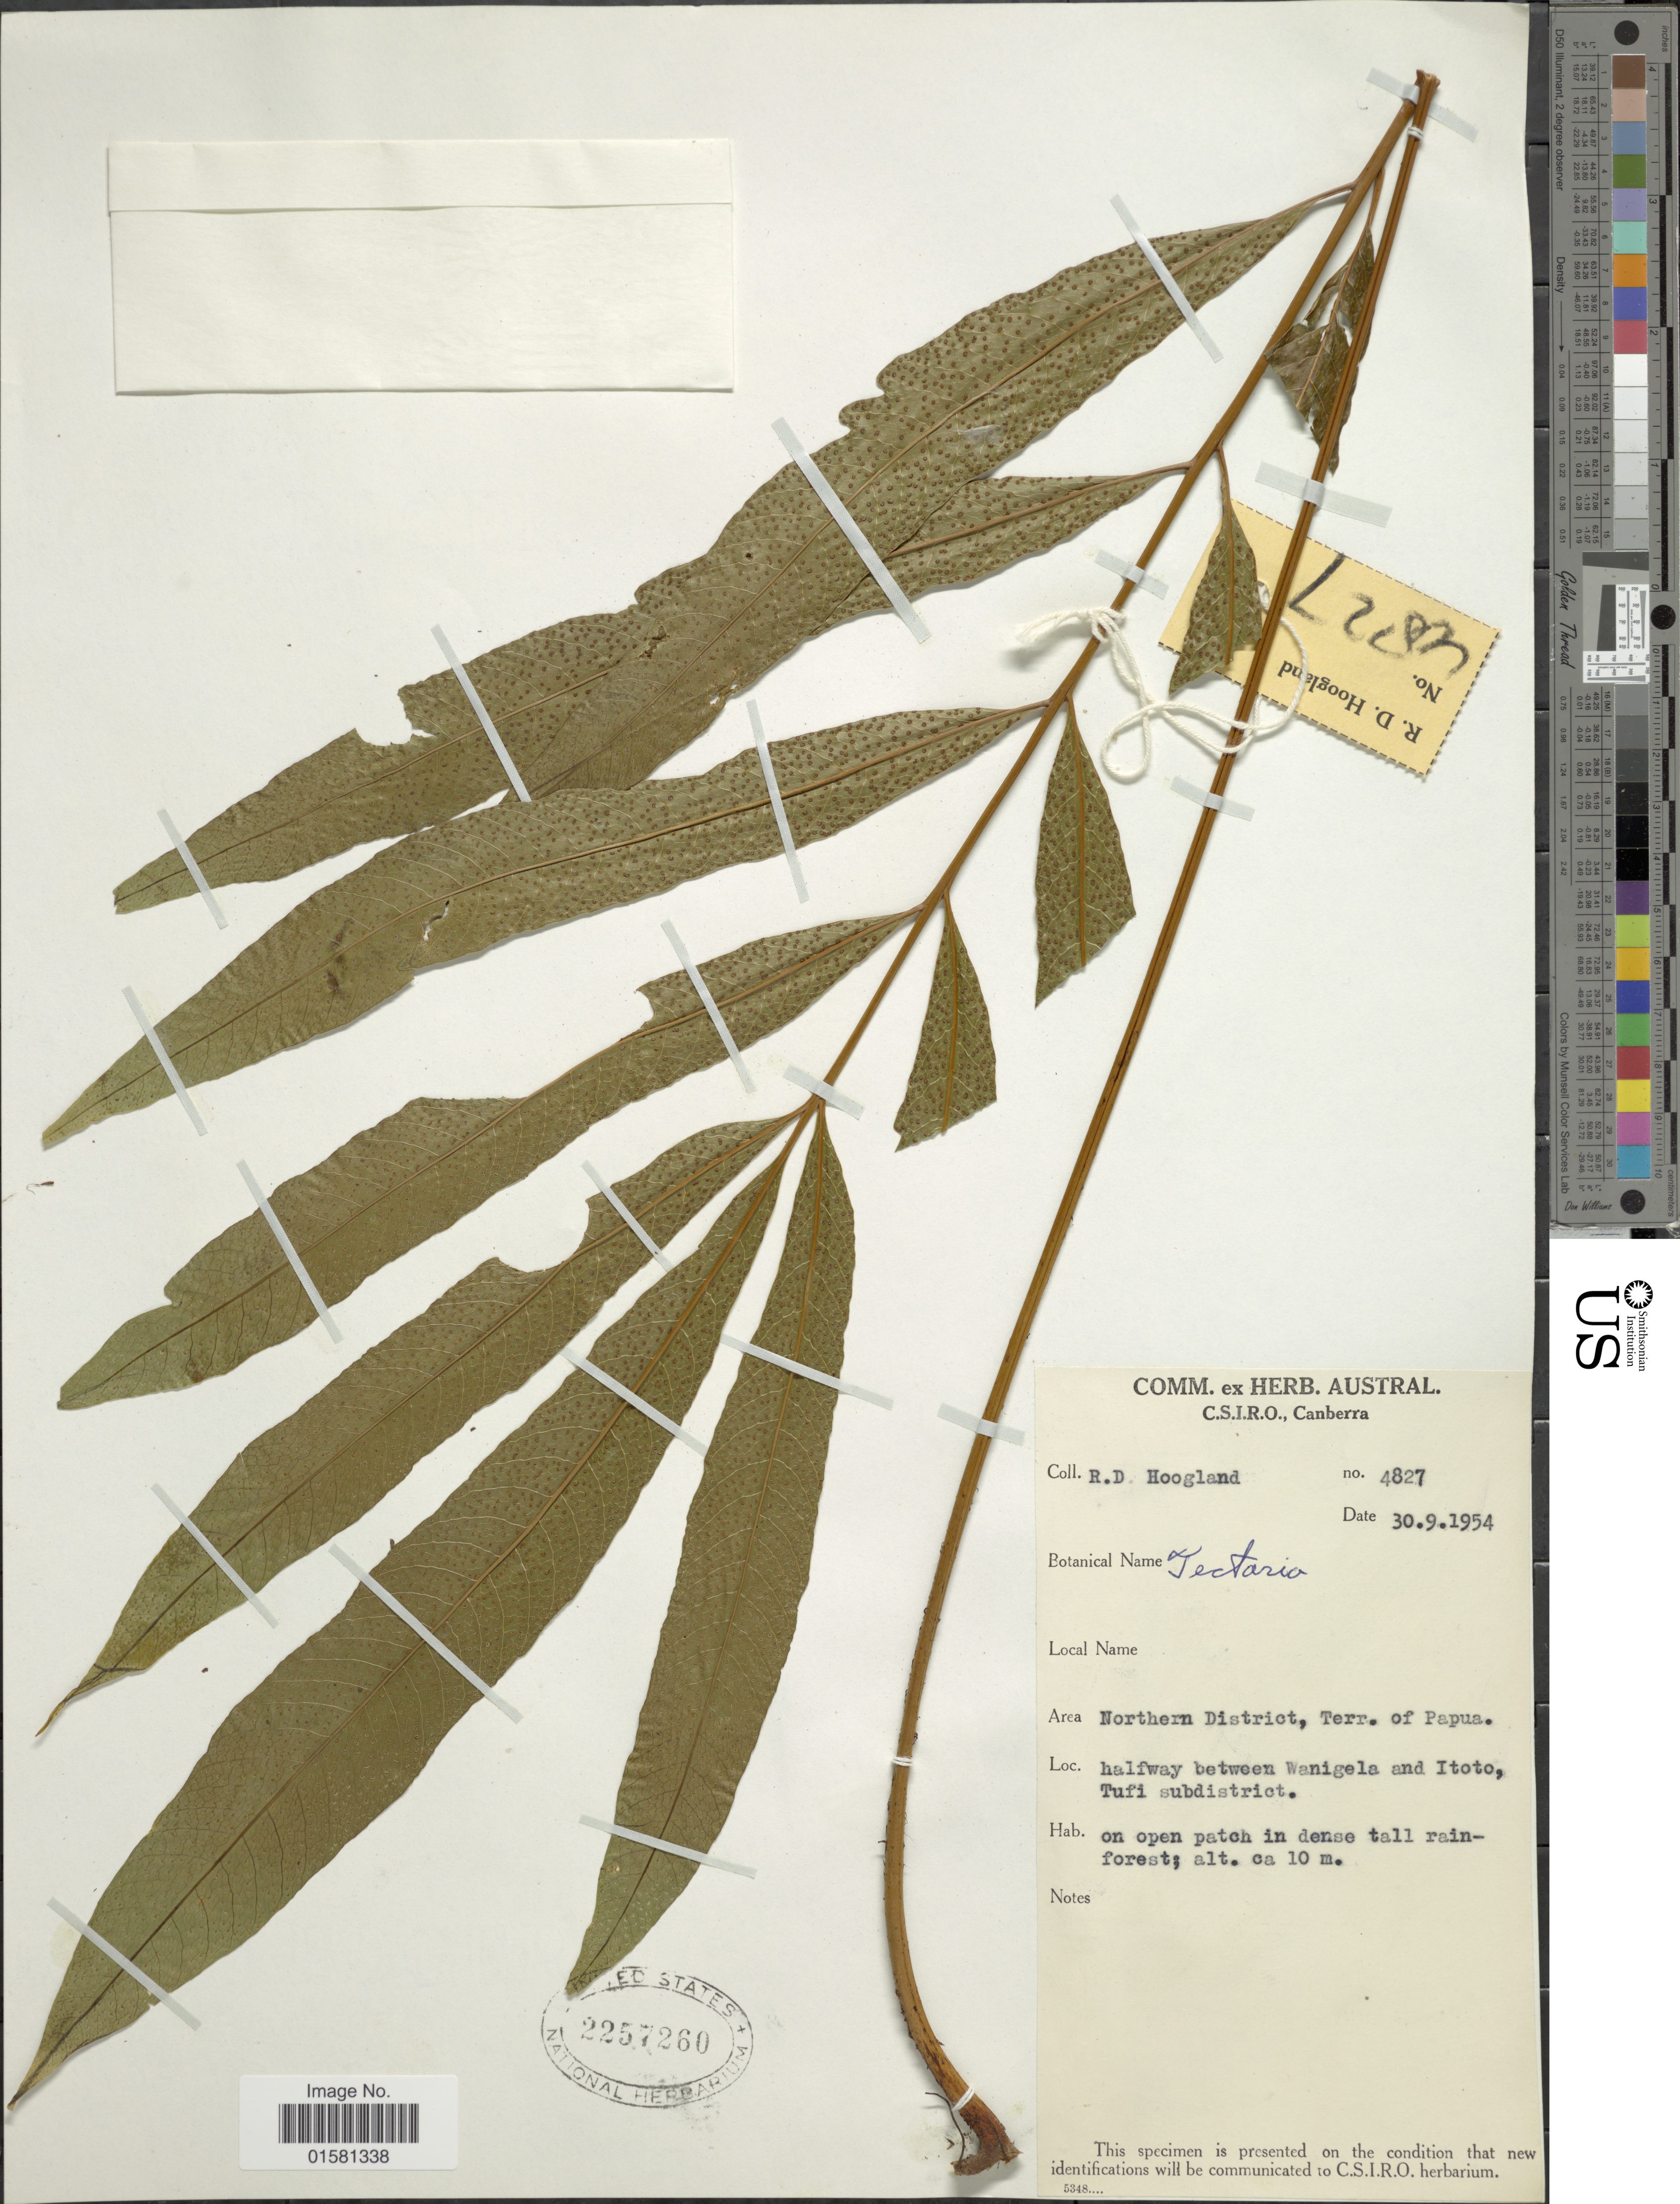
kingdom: Plantae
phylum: Tracheophyta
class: Polypodiopsida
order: Polypodiales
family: Tectariaceae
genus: Tectaria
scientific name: Tectaria sp.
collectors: R. D. Hoogland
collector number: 4827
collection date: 1954-09-30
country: Papua New Guinea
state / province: Northern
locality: Northern District, Terr. Of Papua , halfway between Wanigela and Itoto, Tufi subdistrict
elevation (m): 10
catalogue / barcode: US 2257260